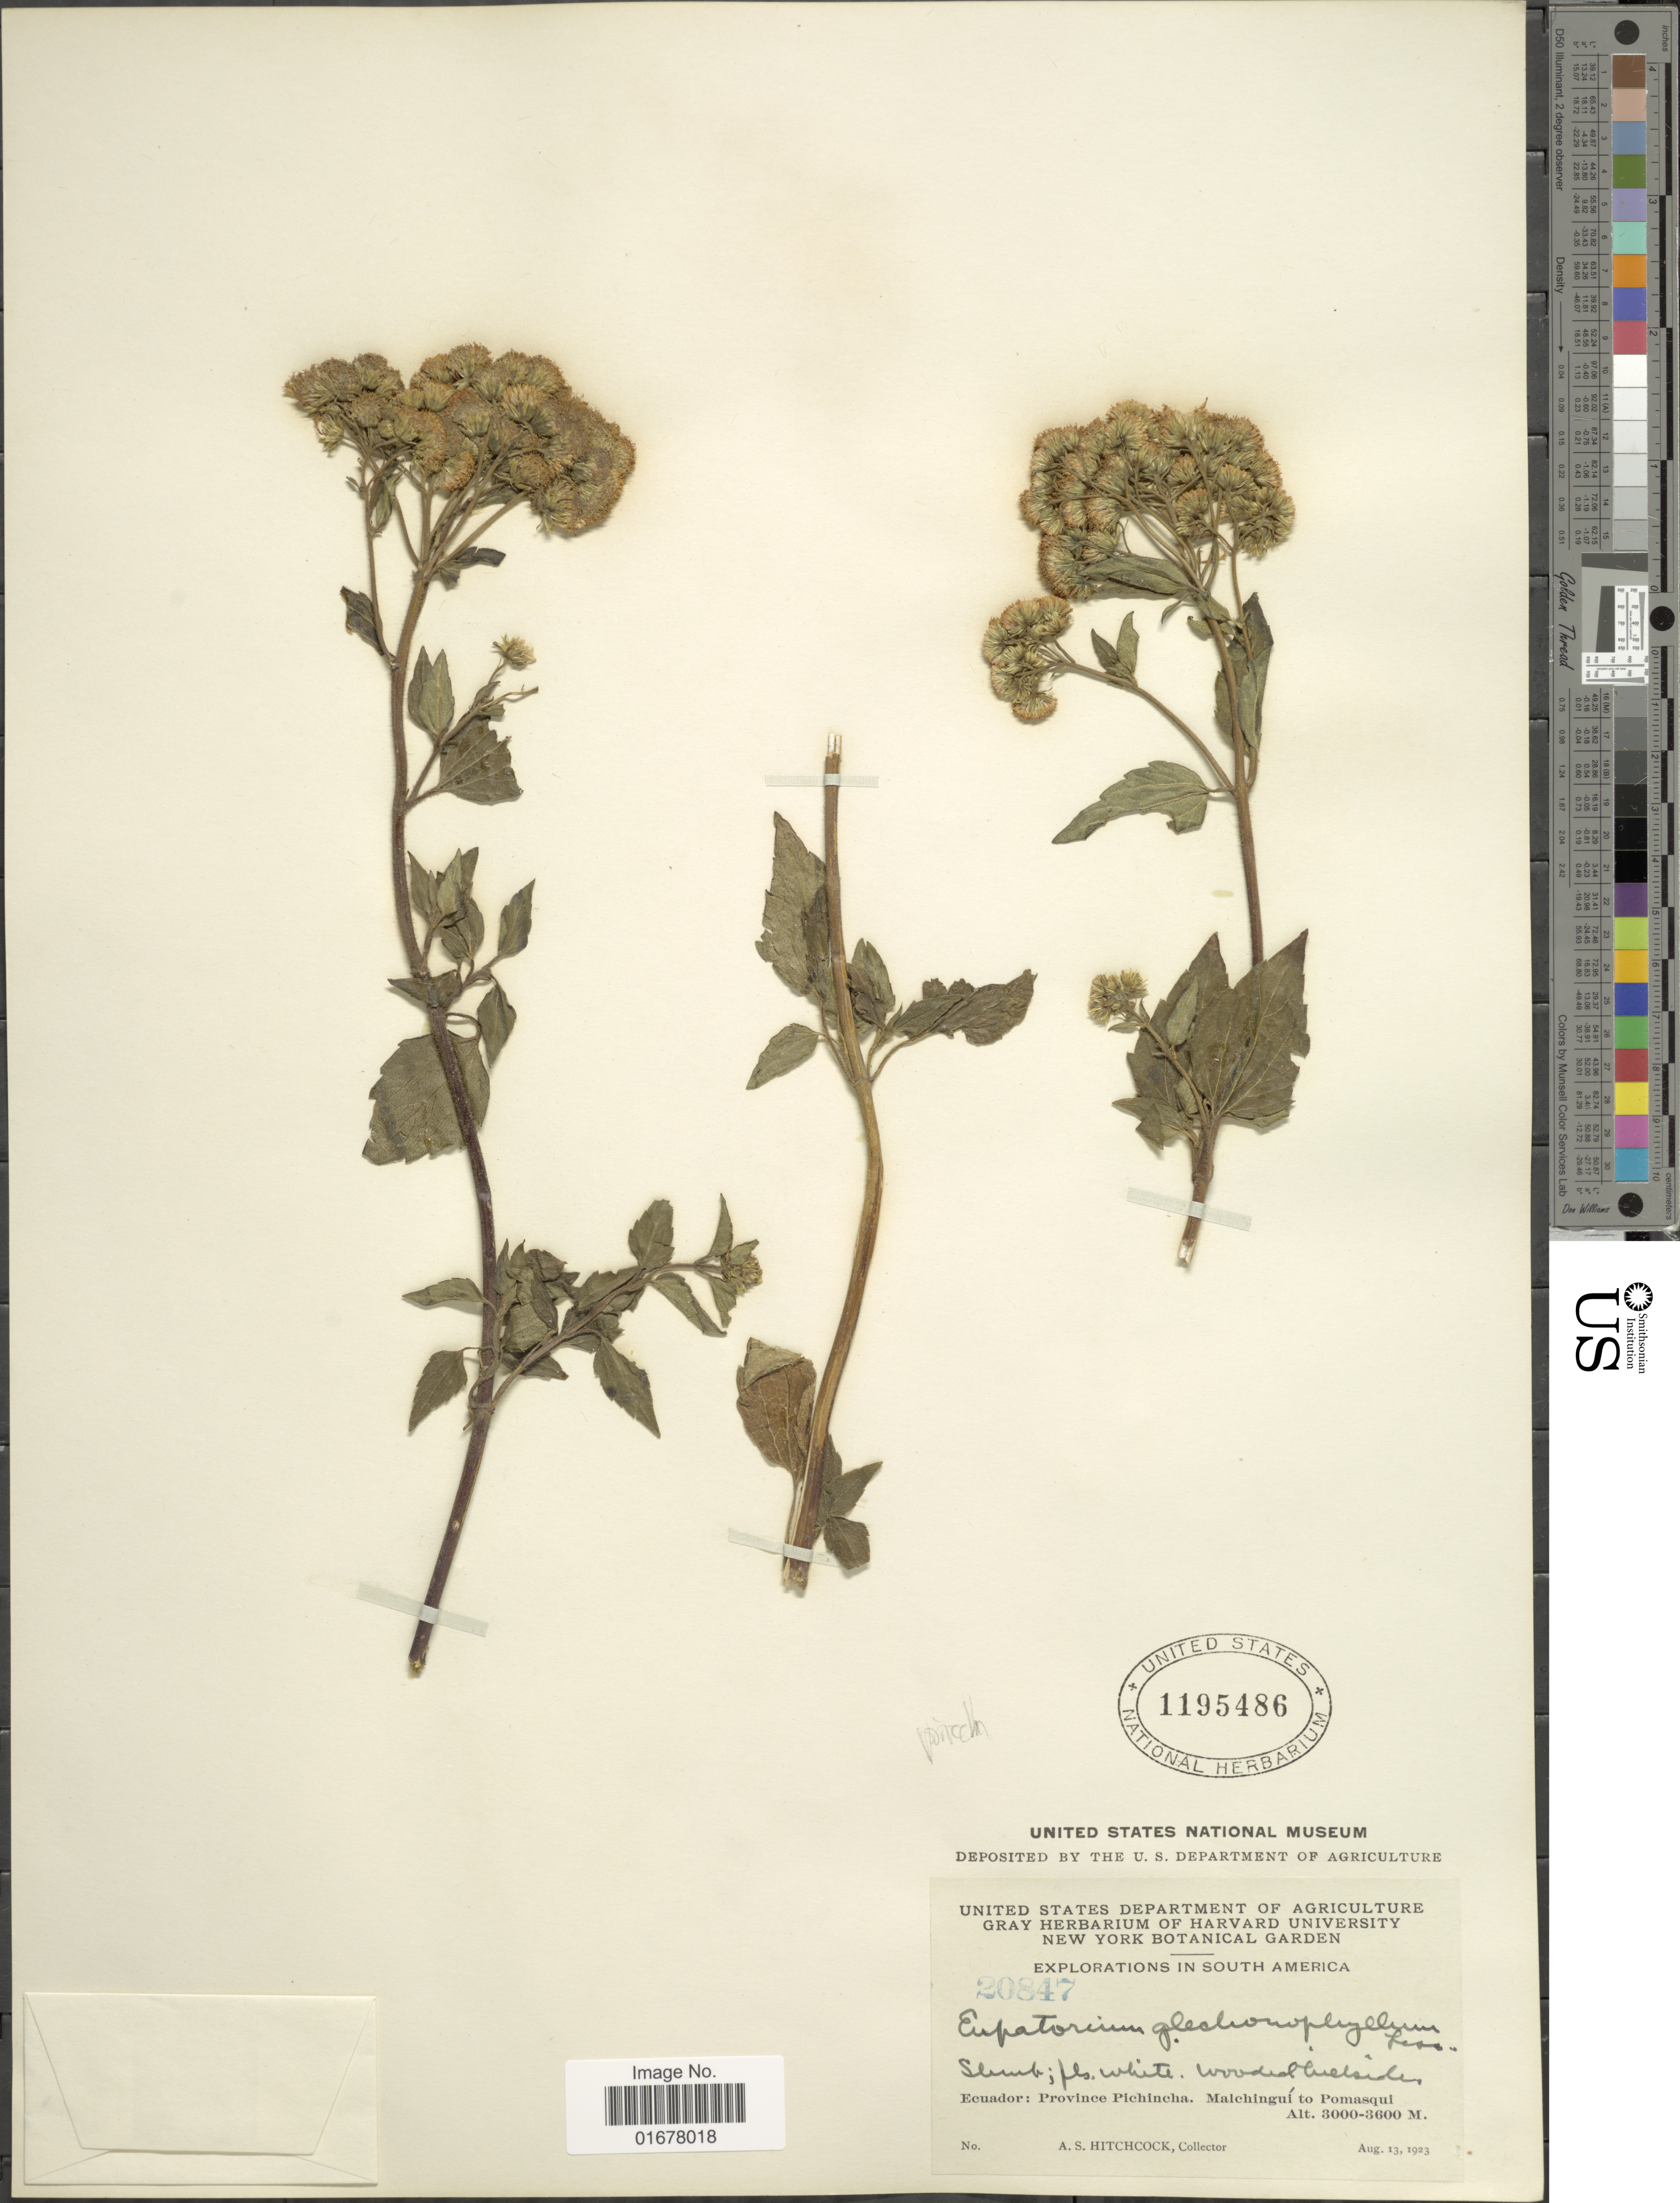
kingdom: Plantae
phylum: Tracheophyta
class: Magnoliopsida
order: Asterales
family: Asteraceae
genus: Ageratina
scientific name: Ageratina pseudochilca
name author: (Benth.) R.M. King & H. Rob.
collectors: A. S. Hitchcock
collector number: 20847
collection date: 1923-08-13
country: Ecuador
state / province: Pichincha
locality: Ecuador: Province of Pichincha, Malchingui to Pomasqui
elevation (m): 3000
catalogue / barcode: US 1195486